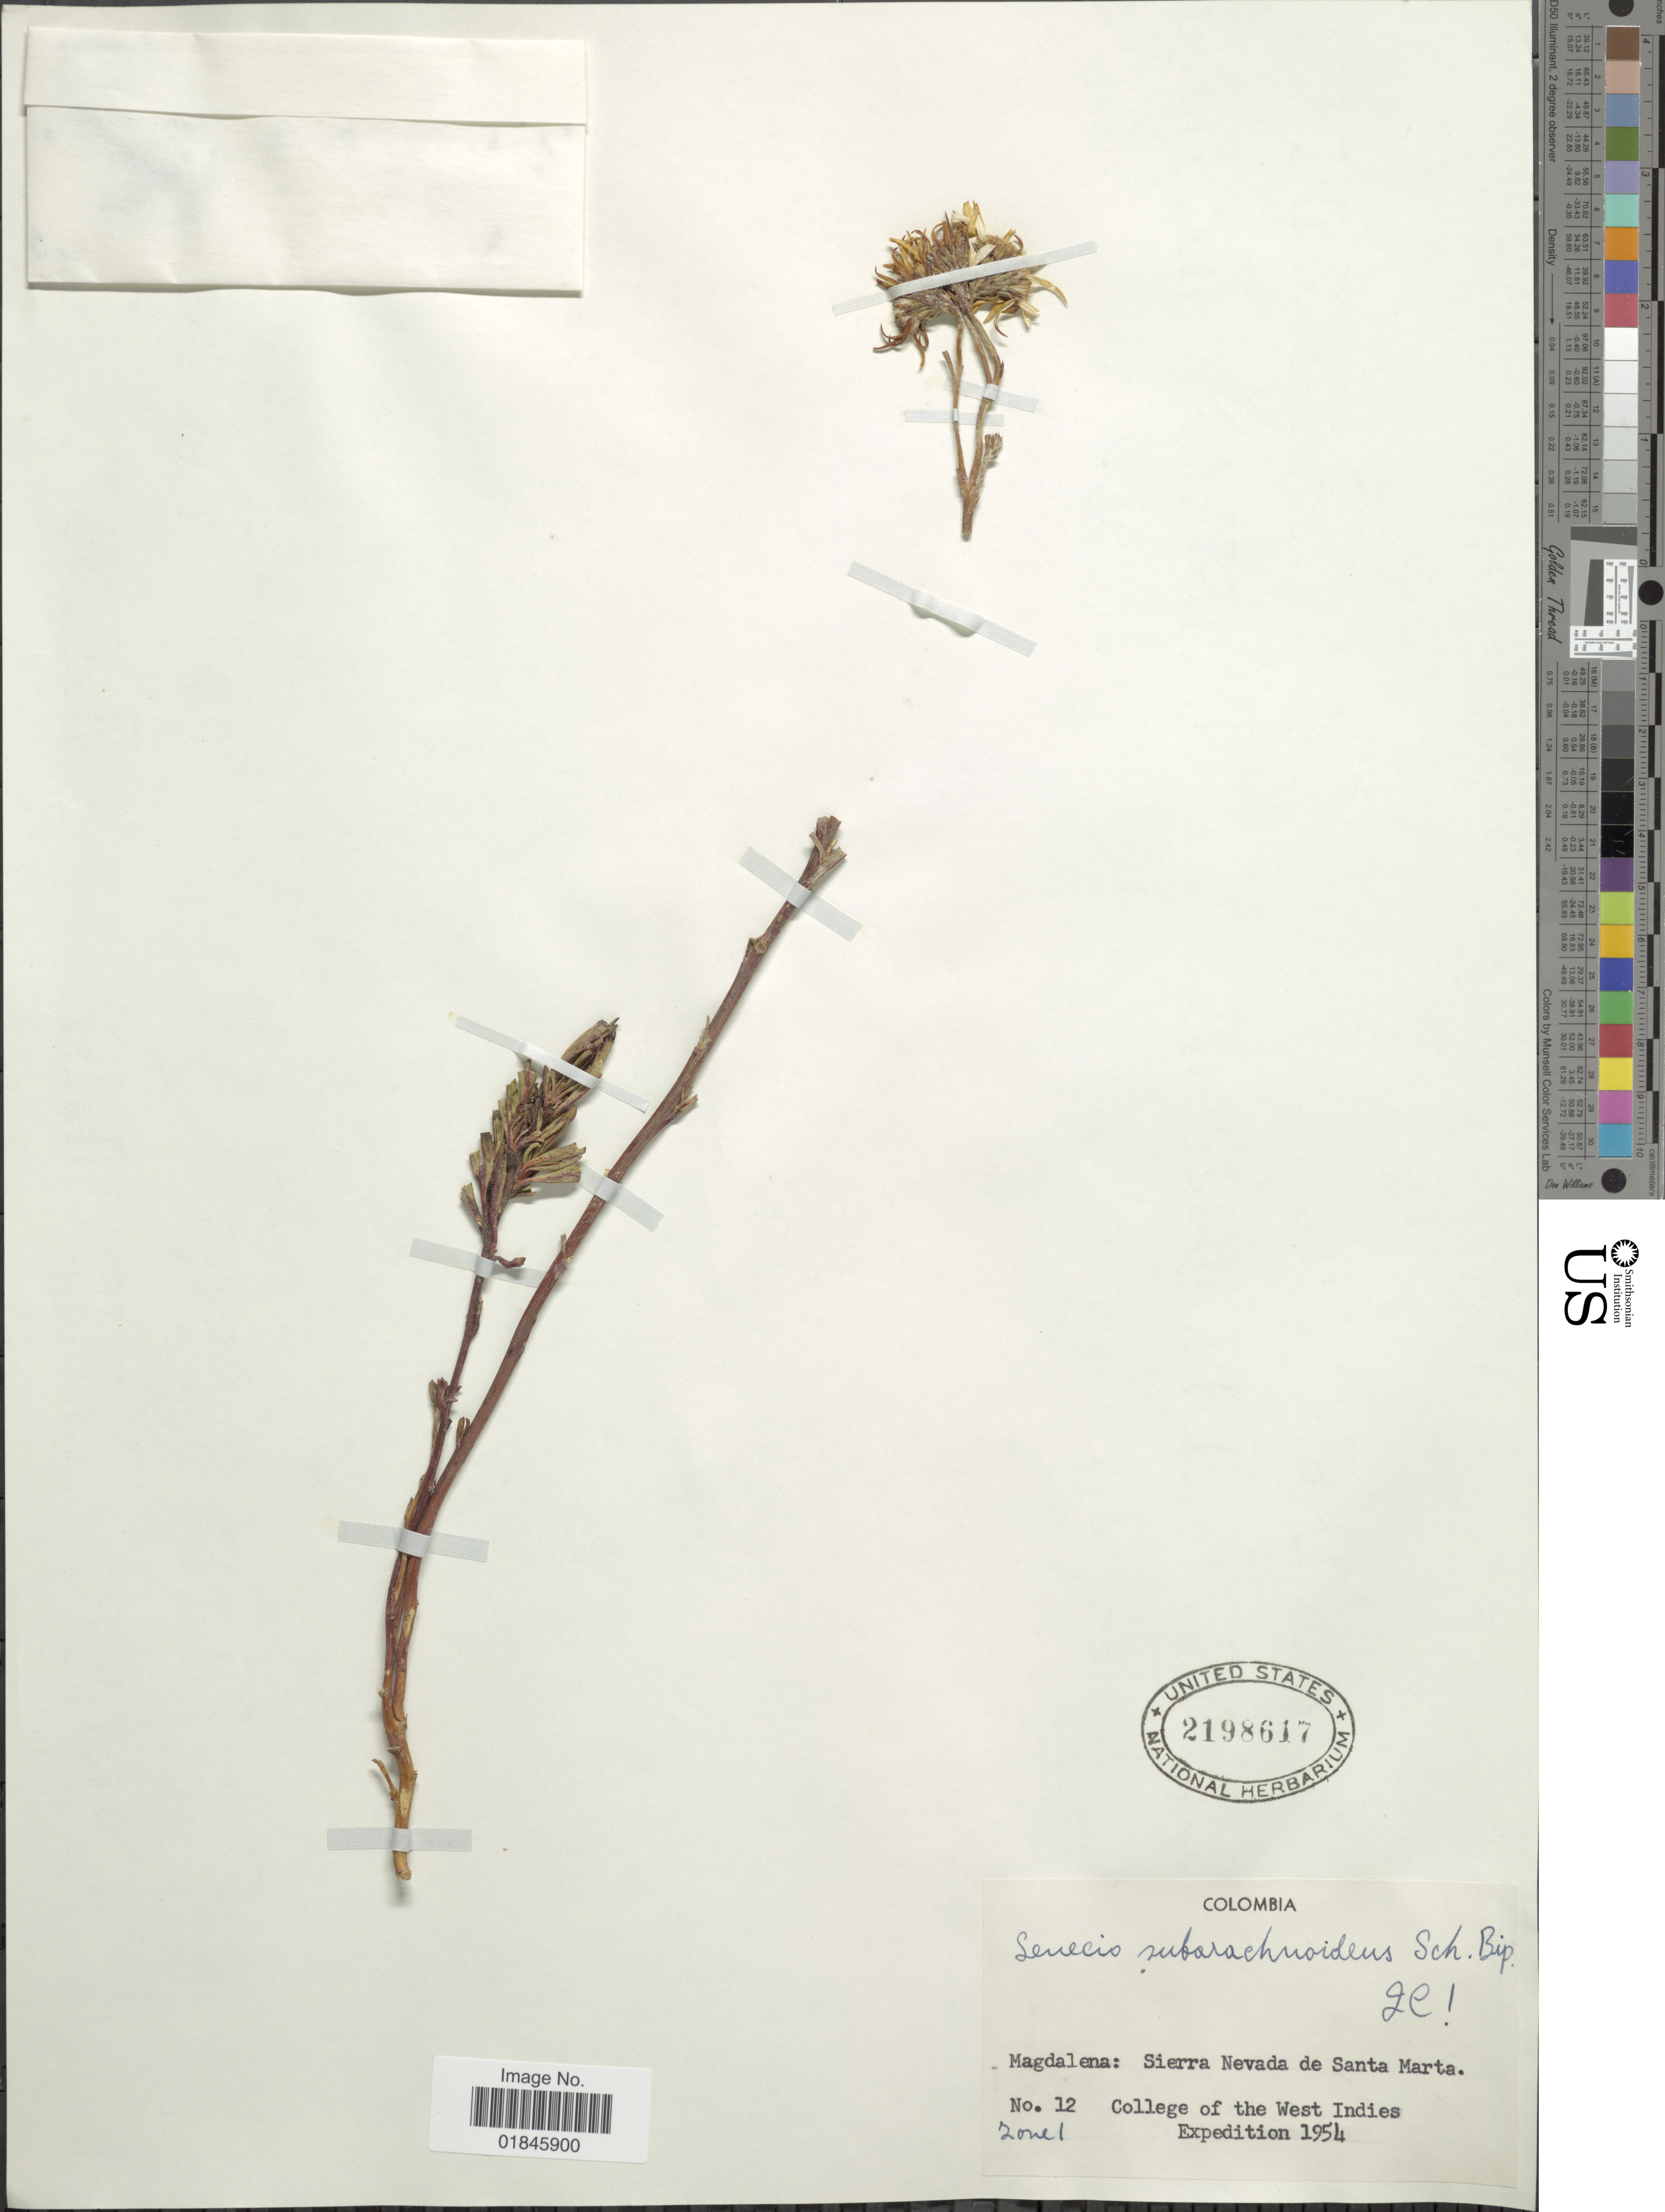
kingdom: Plantae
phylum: Tracheophyta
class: Magnoliopsida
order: Asterales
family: Asteraceae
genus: Pentacalia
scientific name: Pentacalia subarachnoidea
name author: (Wedd.) Cuatrec.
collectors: College of the West Indies Expedition 1954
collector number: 12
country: Colombia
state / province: Magdalena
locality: Magdalena: Sierra Nevada de Santa Marta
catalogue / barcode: US 2198617